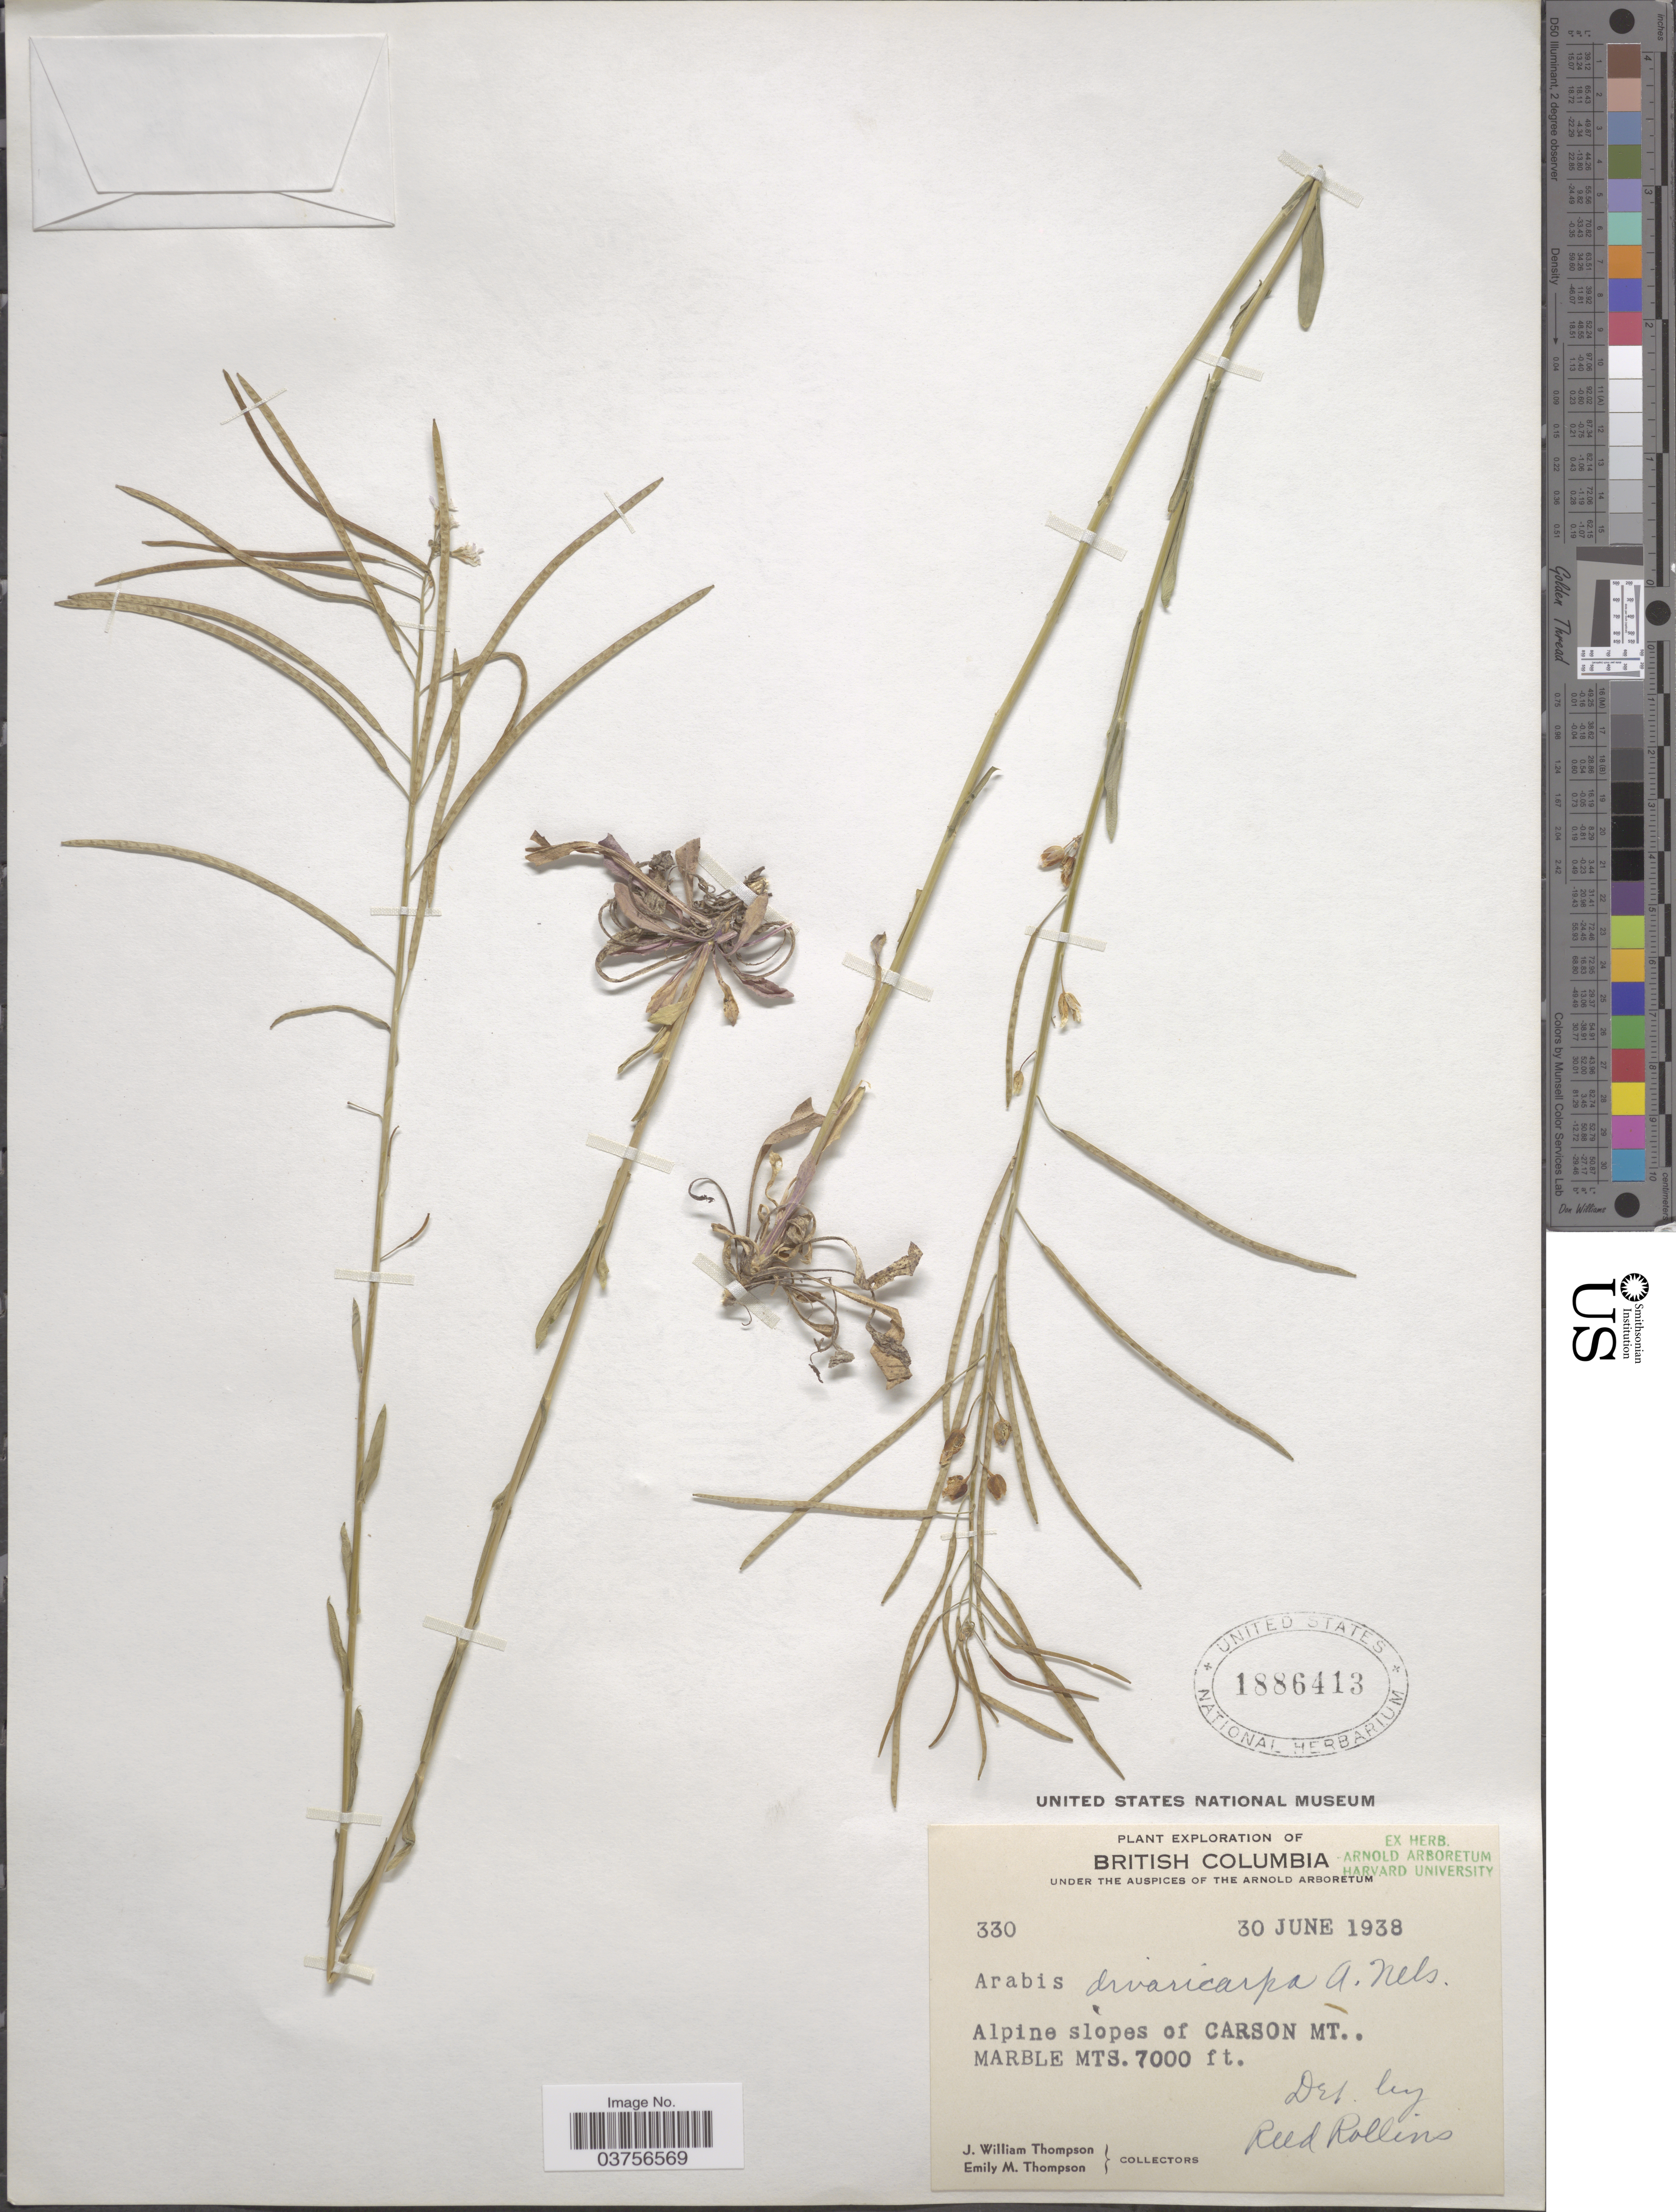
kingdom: Plantae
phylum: Tracheophyta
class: Magnoliopsida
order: Brassicales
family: Brassicaceae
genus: Arabis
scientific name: Arabis divaricarpa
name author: A. Nelson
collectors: J. W. Thompson & E. M. Thompson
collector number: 330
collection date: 1938-06-30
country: Canada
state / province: British Columbia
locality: Alpine slopes of Carson Mt. Marble Mts.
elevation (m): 2134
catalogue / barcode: US 1886413